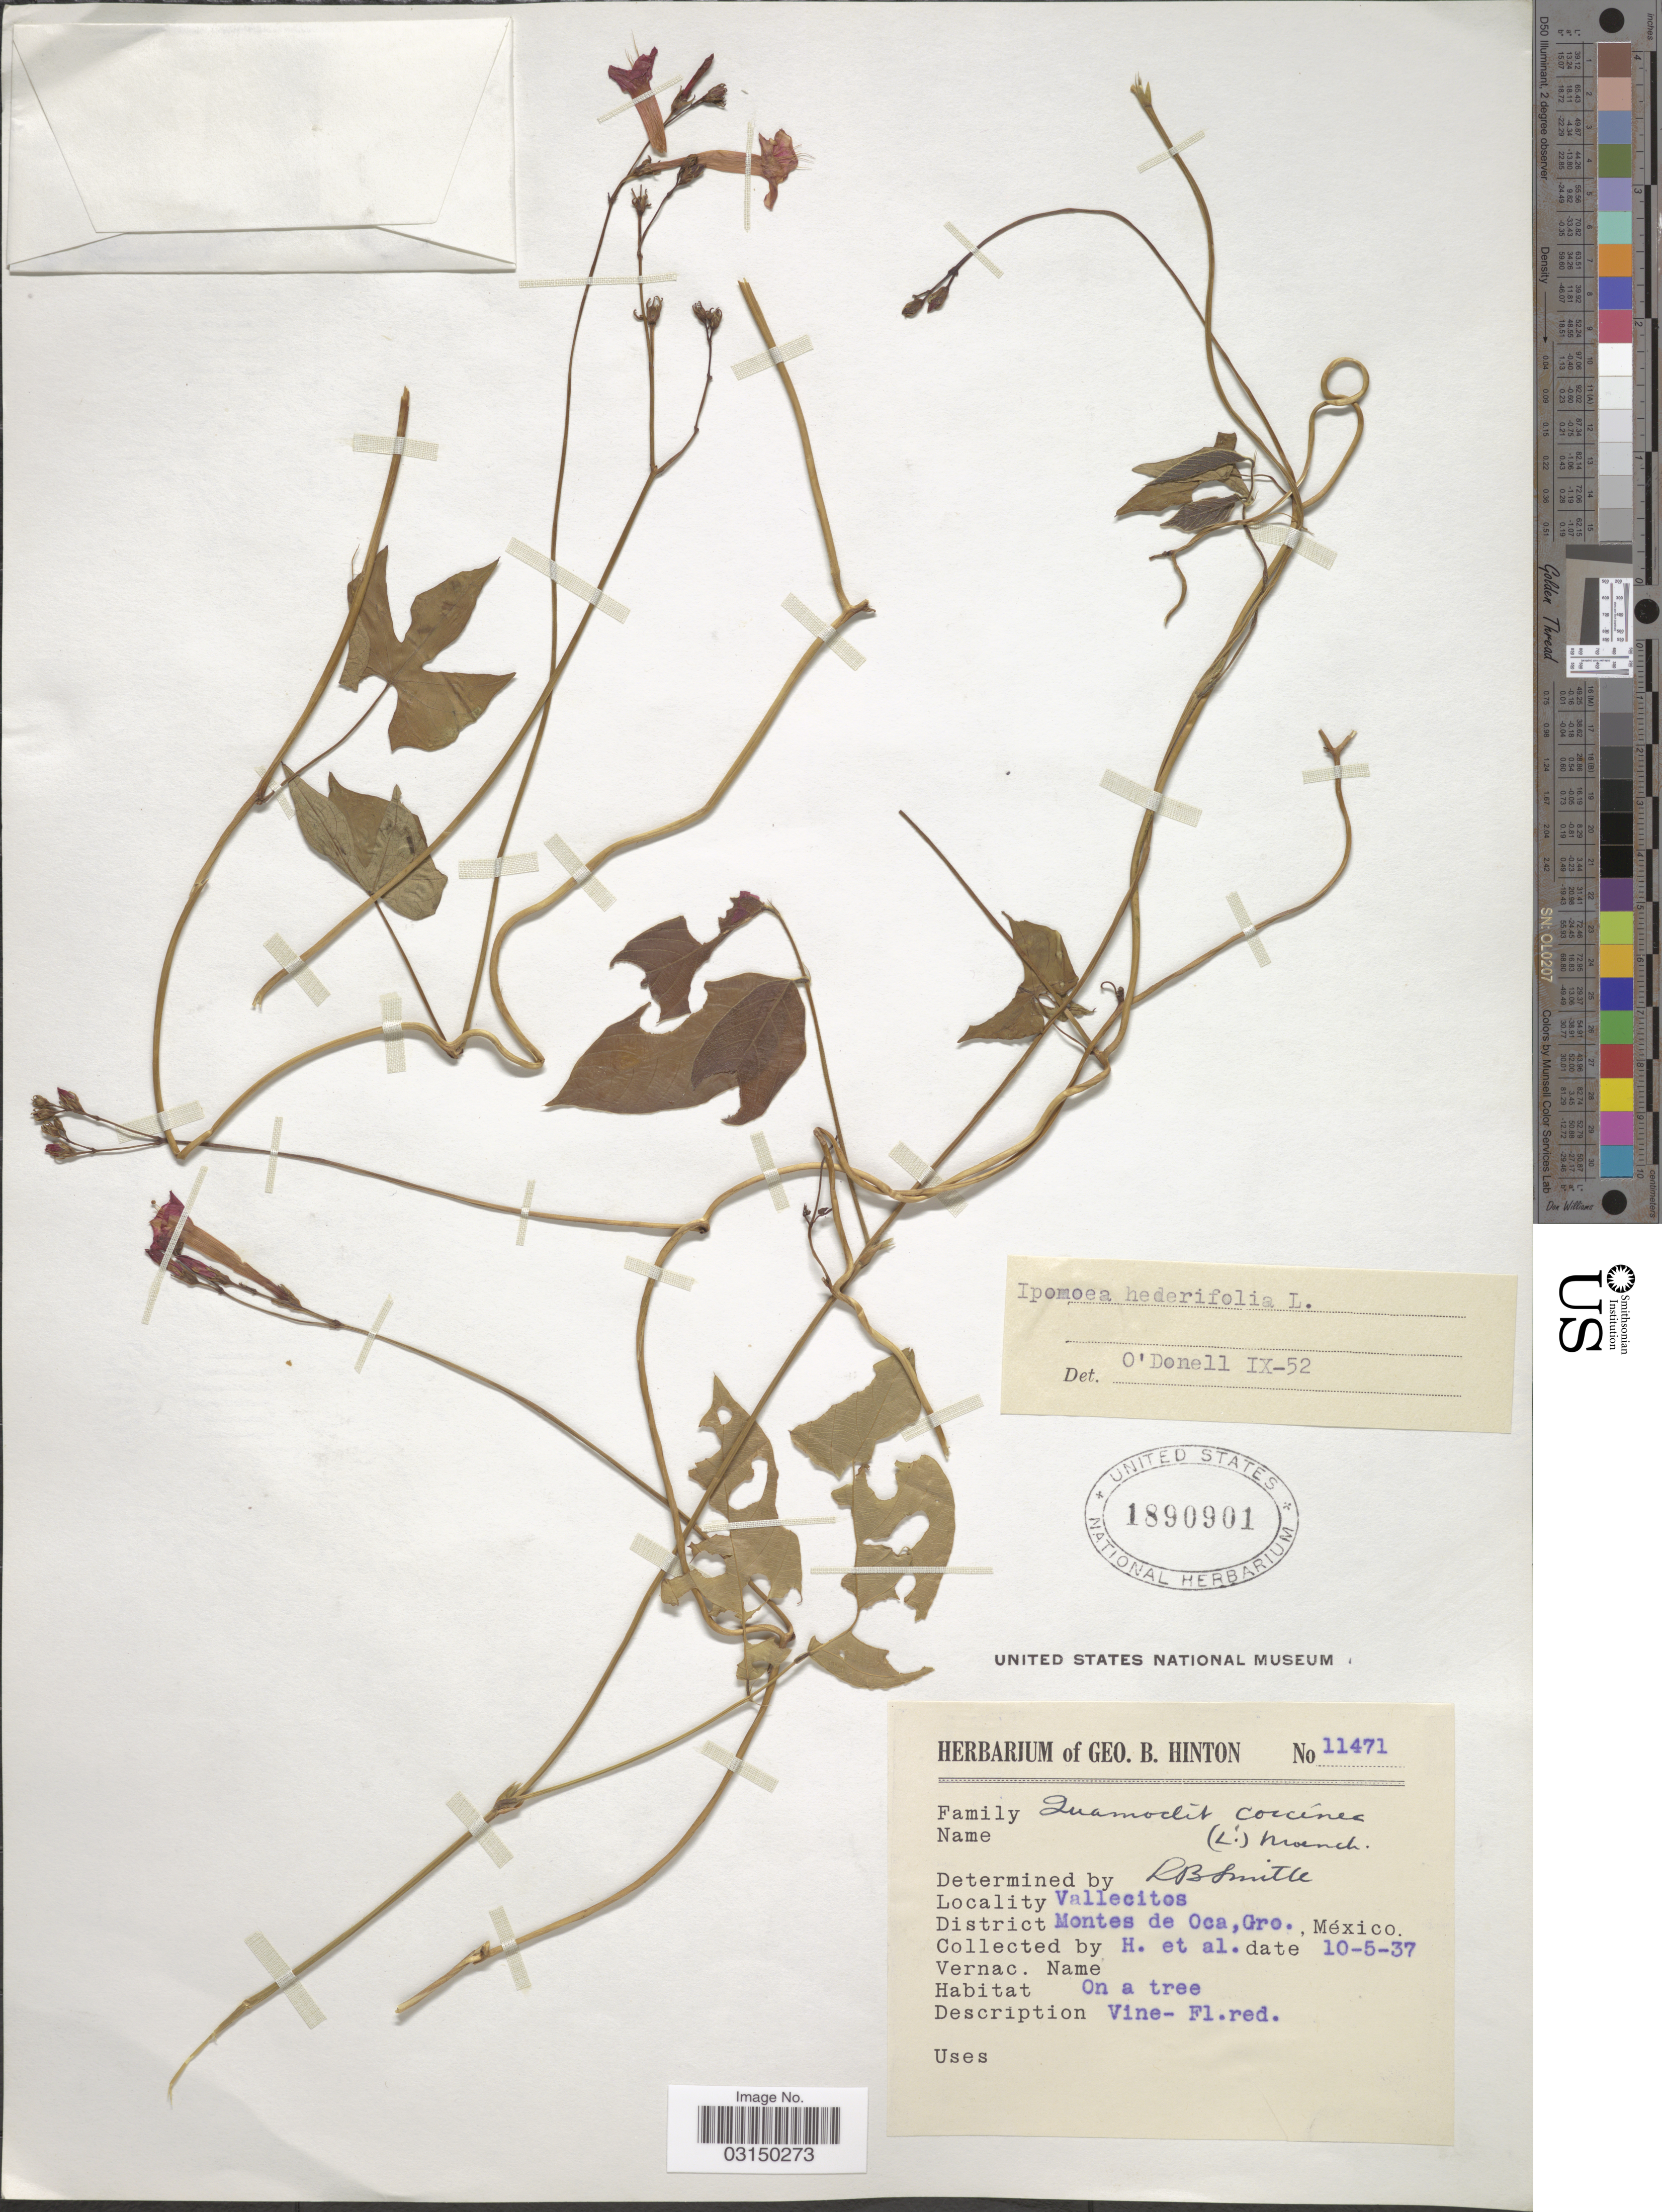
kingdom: Plantae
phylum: Tracheophyta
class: Magnoliopsida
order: Solanales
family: Convolvulaceae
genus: Ipomoea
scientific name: Ipomoea hederifolia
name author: L.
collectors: G. B. Hinton & et al.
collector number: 11471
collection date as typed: Transcribed d/m/y: 10/5/37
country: Mexico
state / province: Guerrero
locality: Vallecitos. District Montes de Oca, Gro.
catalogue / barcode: US 1890901